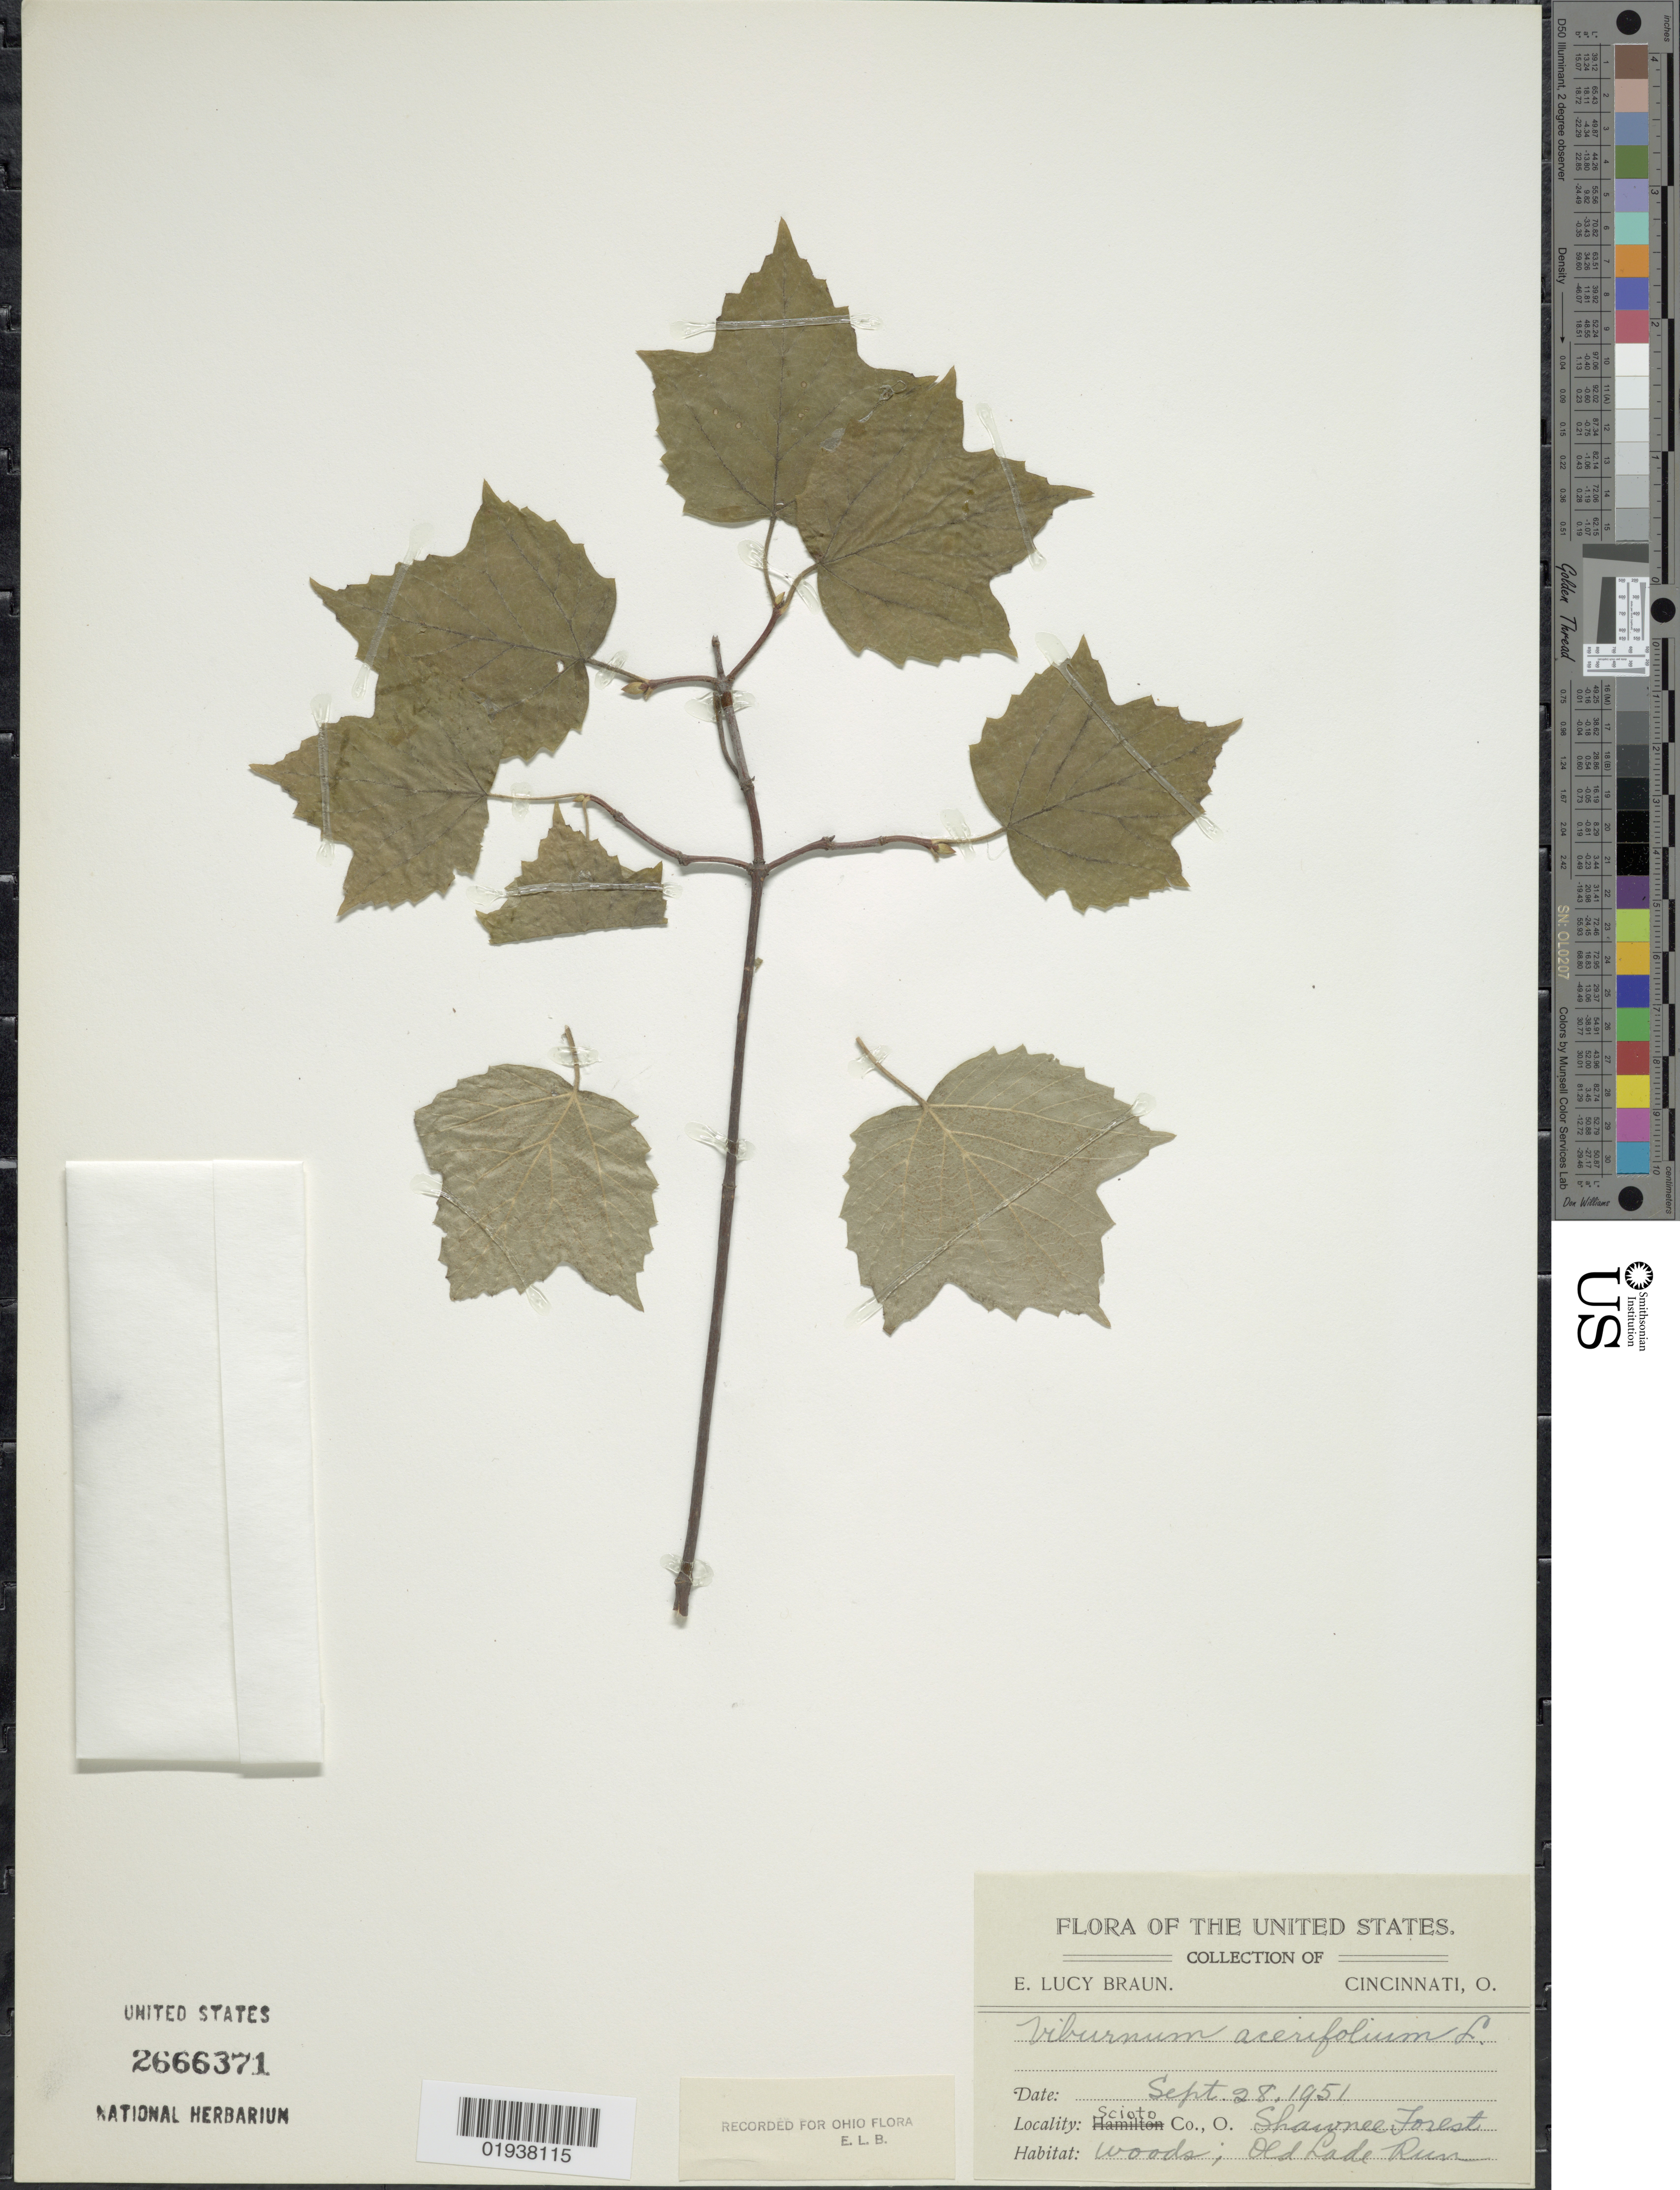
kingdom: Plantae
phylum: Tracheophyta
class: Magnoliopsida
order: Dipsacales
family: Viburnaceae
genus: Viburnum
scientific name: Viburnum acerifolium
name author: L.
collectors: E. L. Braun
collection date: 1951-09-28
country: United States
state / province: Ohio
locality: Scioto Co., Shawnee Forest woods; Old Lade Run.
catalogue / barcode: US 2666371